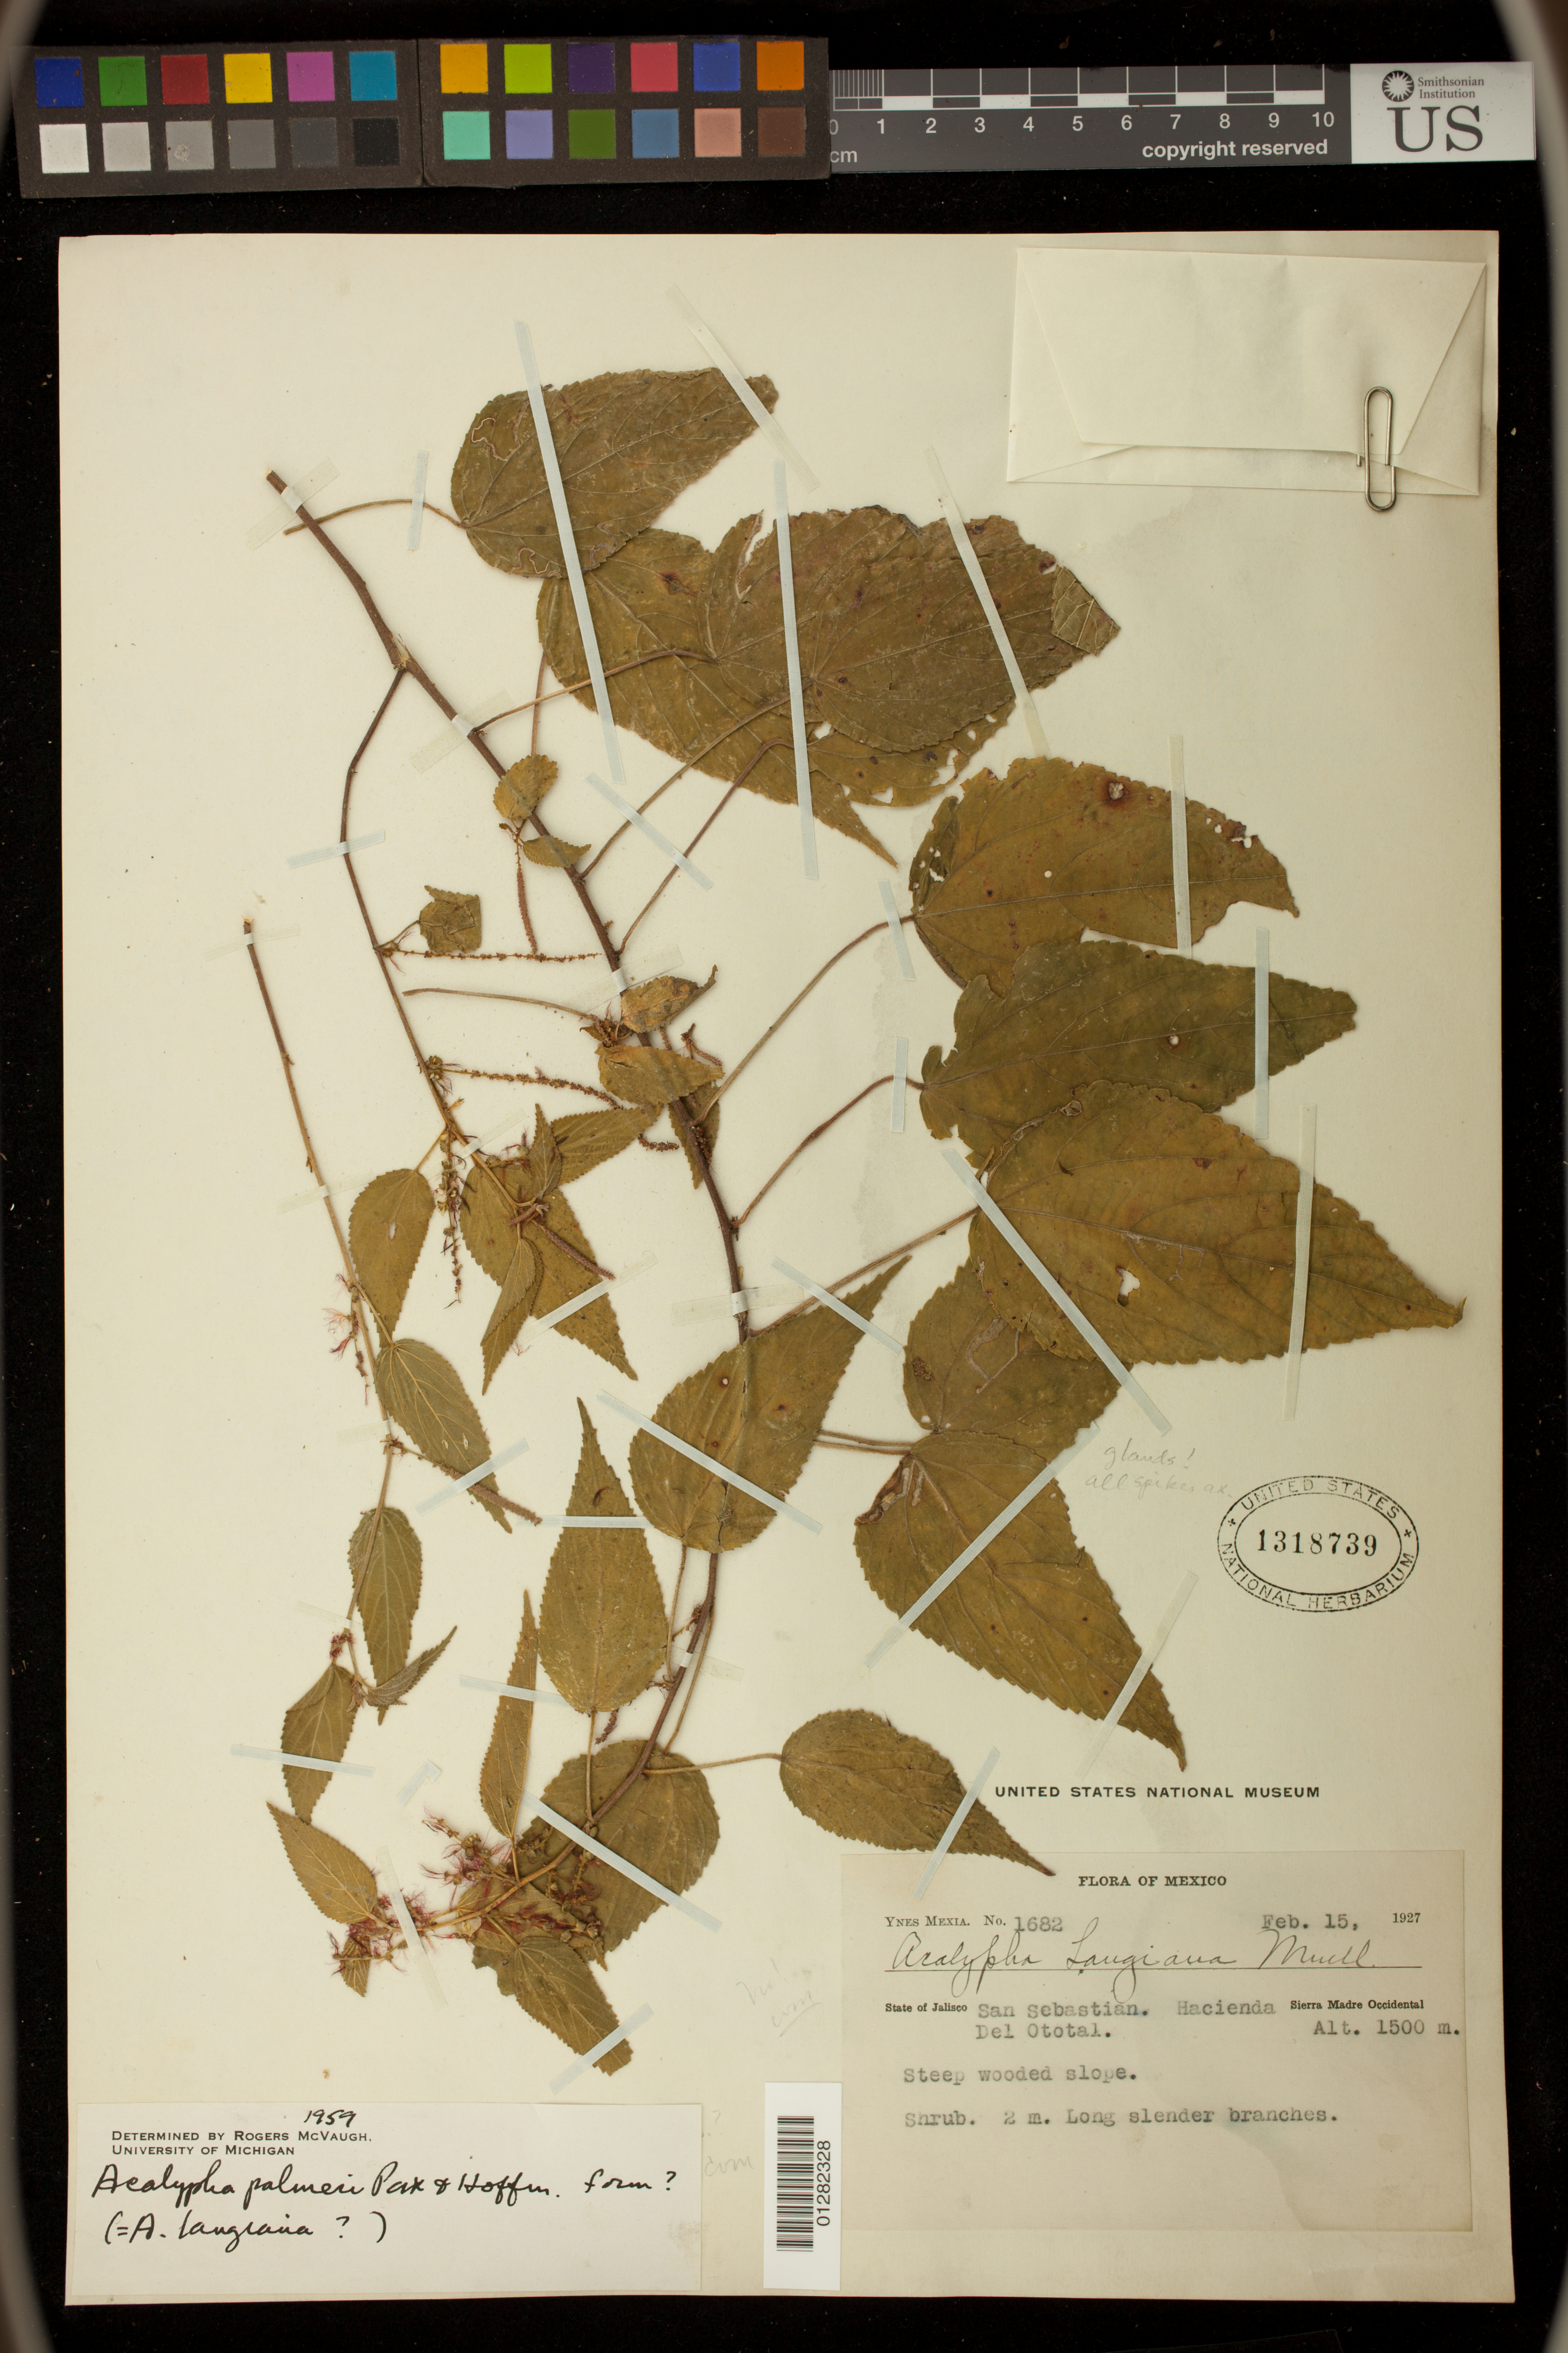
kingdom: Plantae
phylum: Tracheophyta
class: Magnoliopsida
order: Malpighiales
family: Euphorbiaceae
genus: Acalypha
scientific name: Acalypha palmeri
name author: Pax & K. Hoffm. in Engl.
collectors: R. McVaugh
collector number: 1682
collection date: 1927-02-15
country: Mexico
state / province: Jalisco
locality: San Sebastian. Hacienda Del Ototal.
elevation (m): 1500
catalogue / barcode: US 1318739